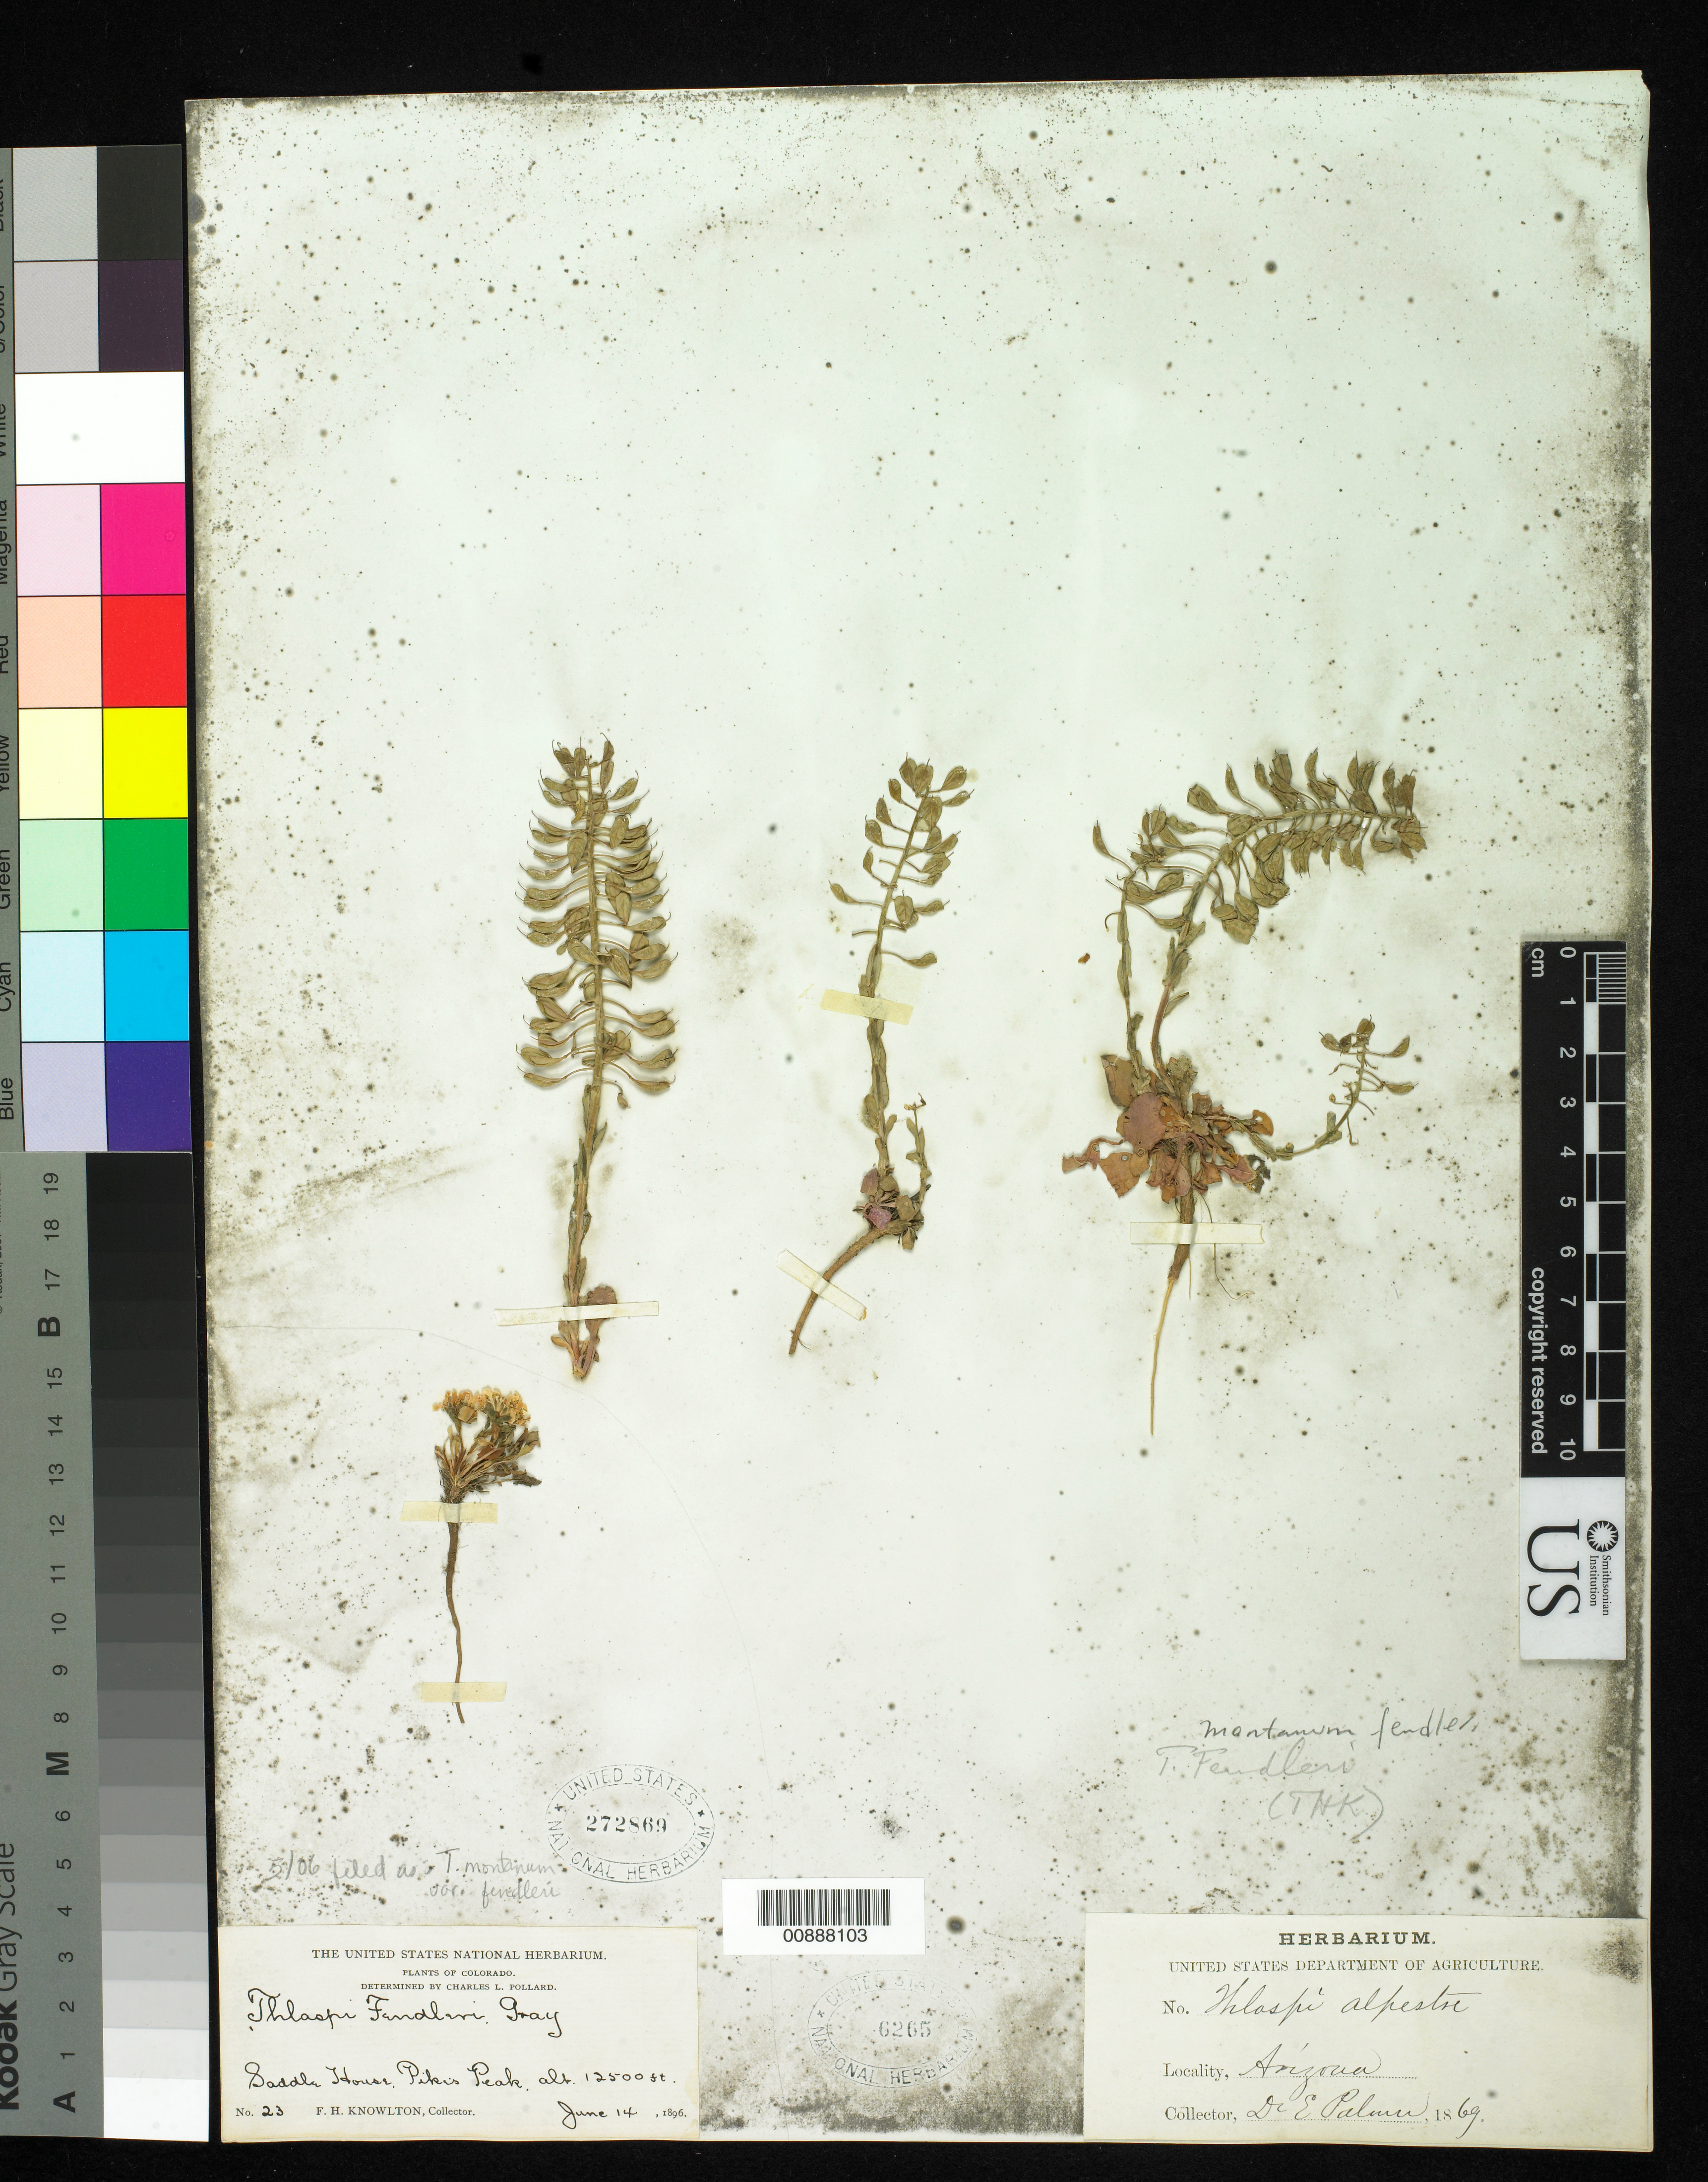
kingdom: Plantae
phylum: Tracheophyta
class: Magnoliopsida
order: Brassicales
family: Brassicaceae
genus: Thlaspi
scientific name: Thlaspi montanum var. fendleri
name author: (A. Gray) P.K. Holmgren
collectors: E. Palmer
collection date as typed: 1869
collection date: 1869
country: United States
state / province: Arizona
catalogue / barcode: US 6265